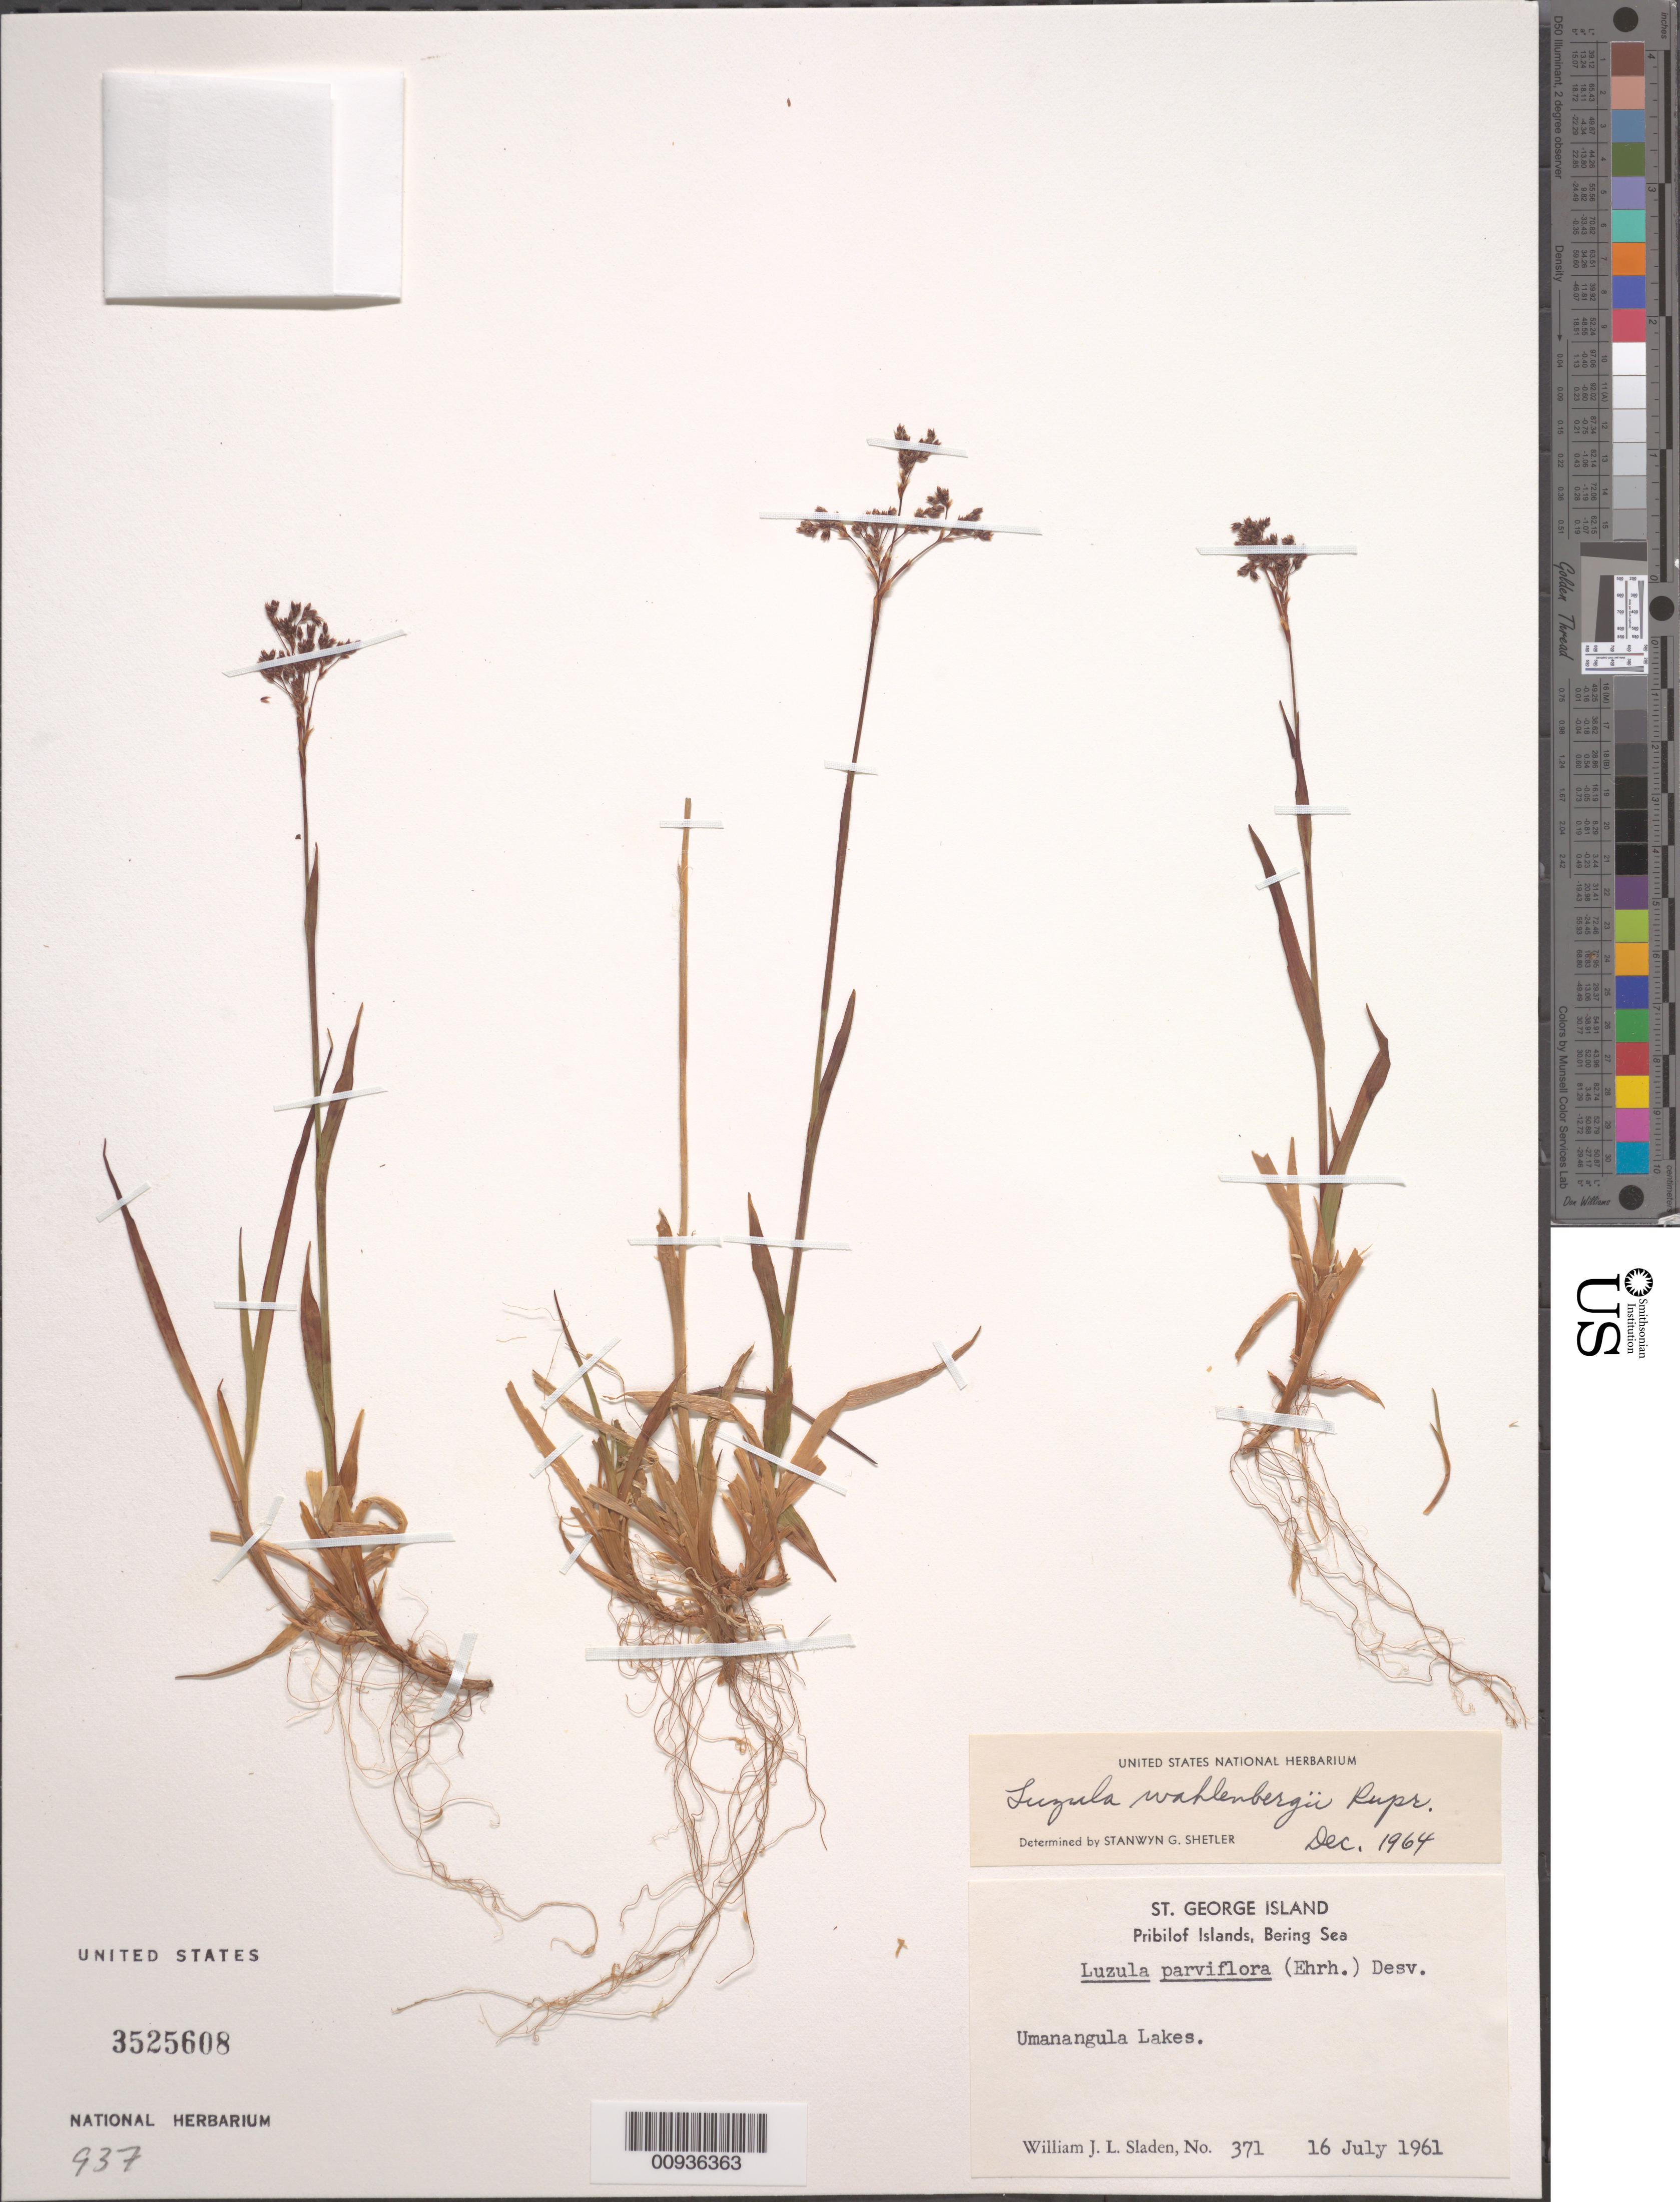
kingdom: Plantae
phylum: Tracheophyta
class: Liliopsida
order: Poales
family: Juncaceae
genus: Luzula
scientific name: Luzula wahlenbergii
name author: Rupr.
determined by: Shetler, Stanwyn G., (US), NMNH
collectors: W. Sladen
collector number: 371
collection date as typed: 16 Jul 1961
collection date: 1961-07-16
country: United States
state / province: Alaska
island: St. George Island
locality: St. George Island. Umanangula Lakes., Bering Sea, Pribilof Islands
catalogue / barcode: US 3525608